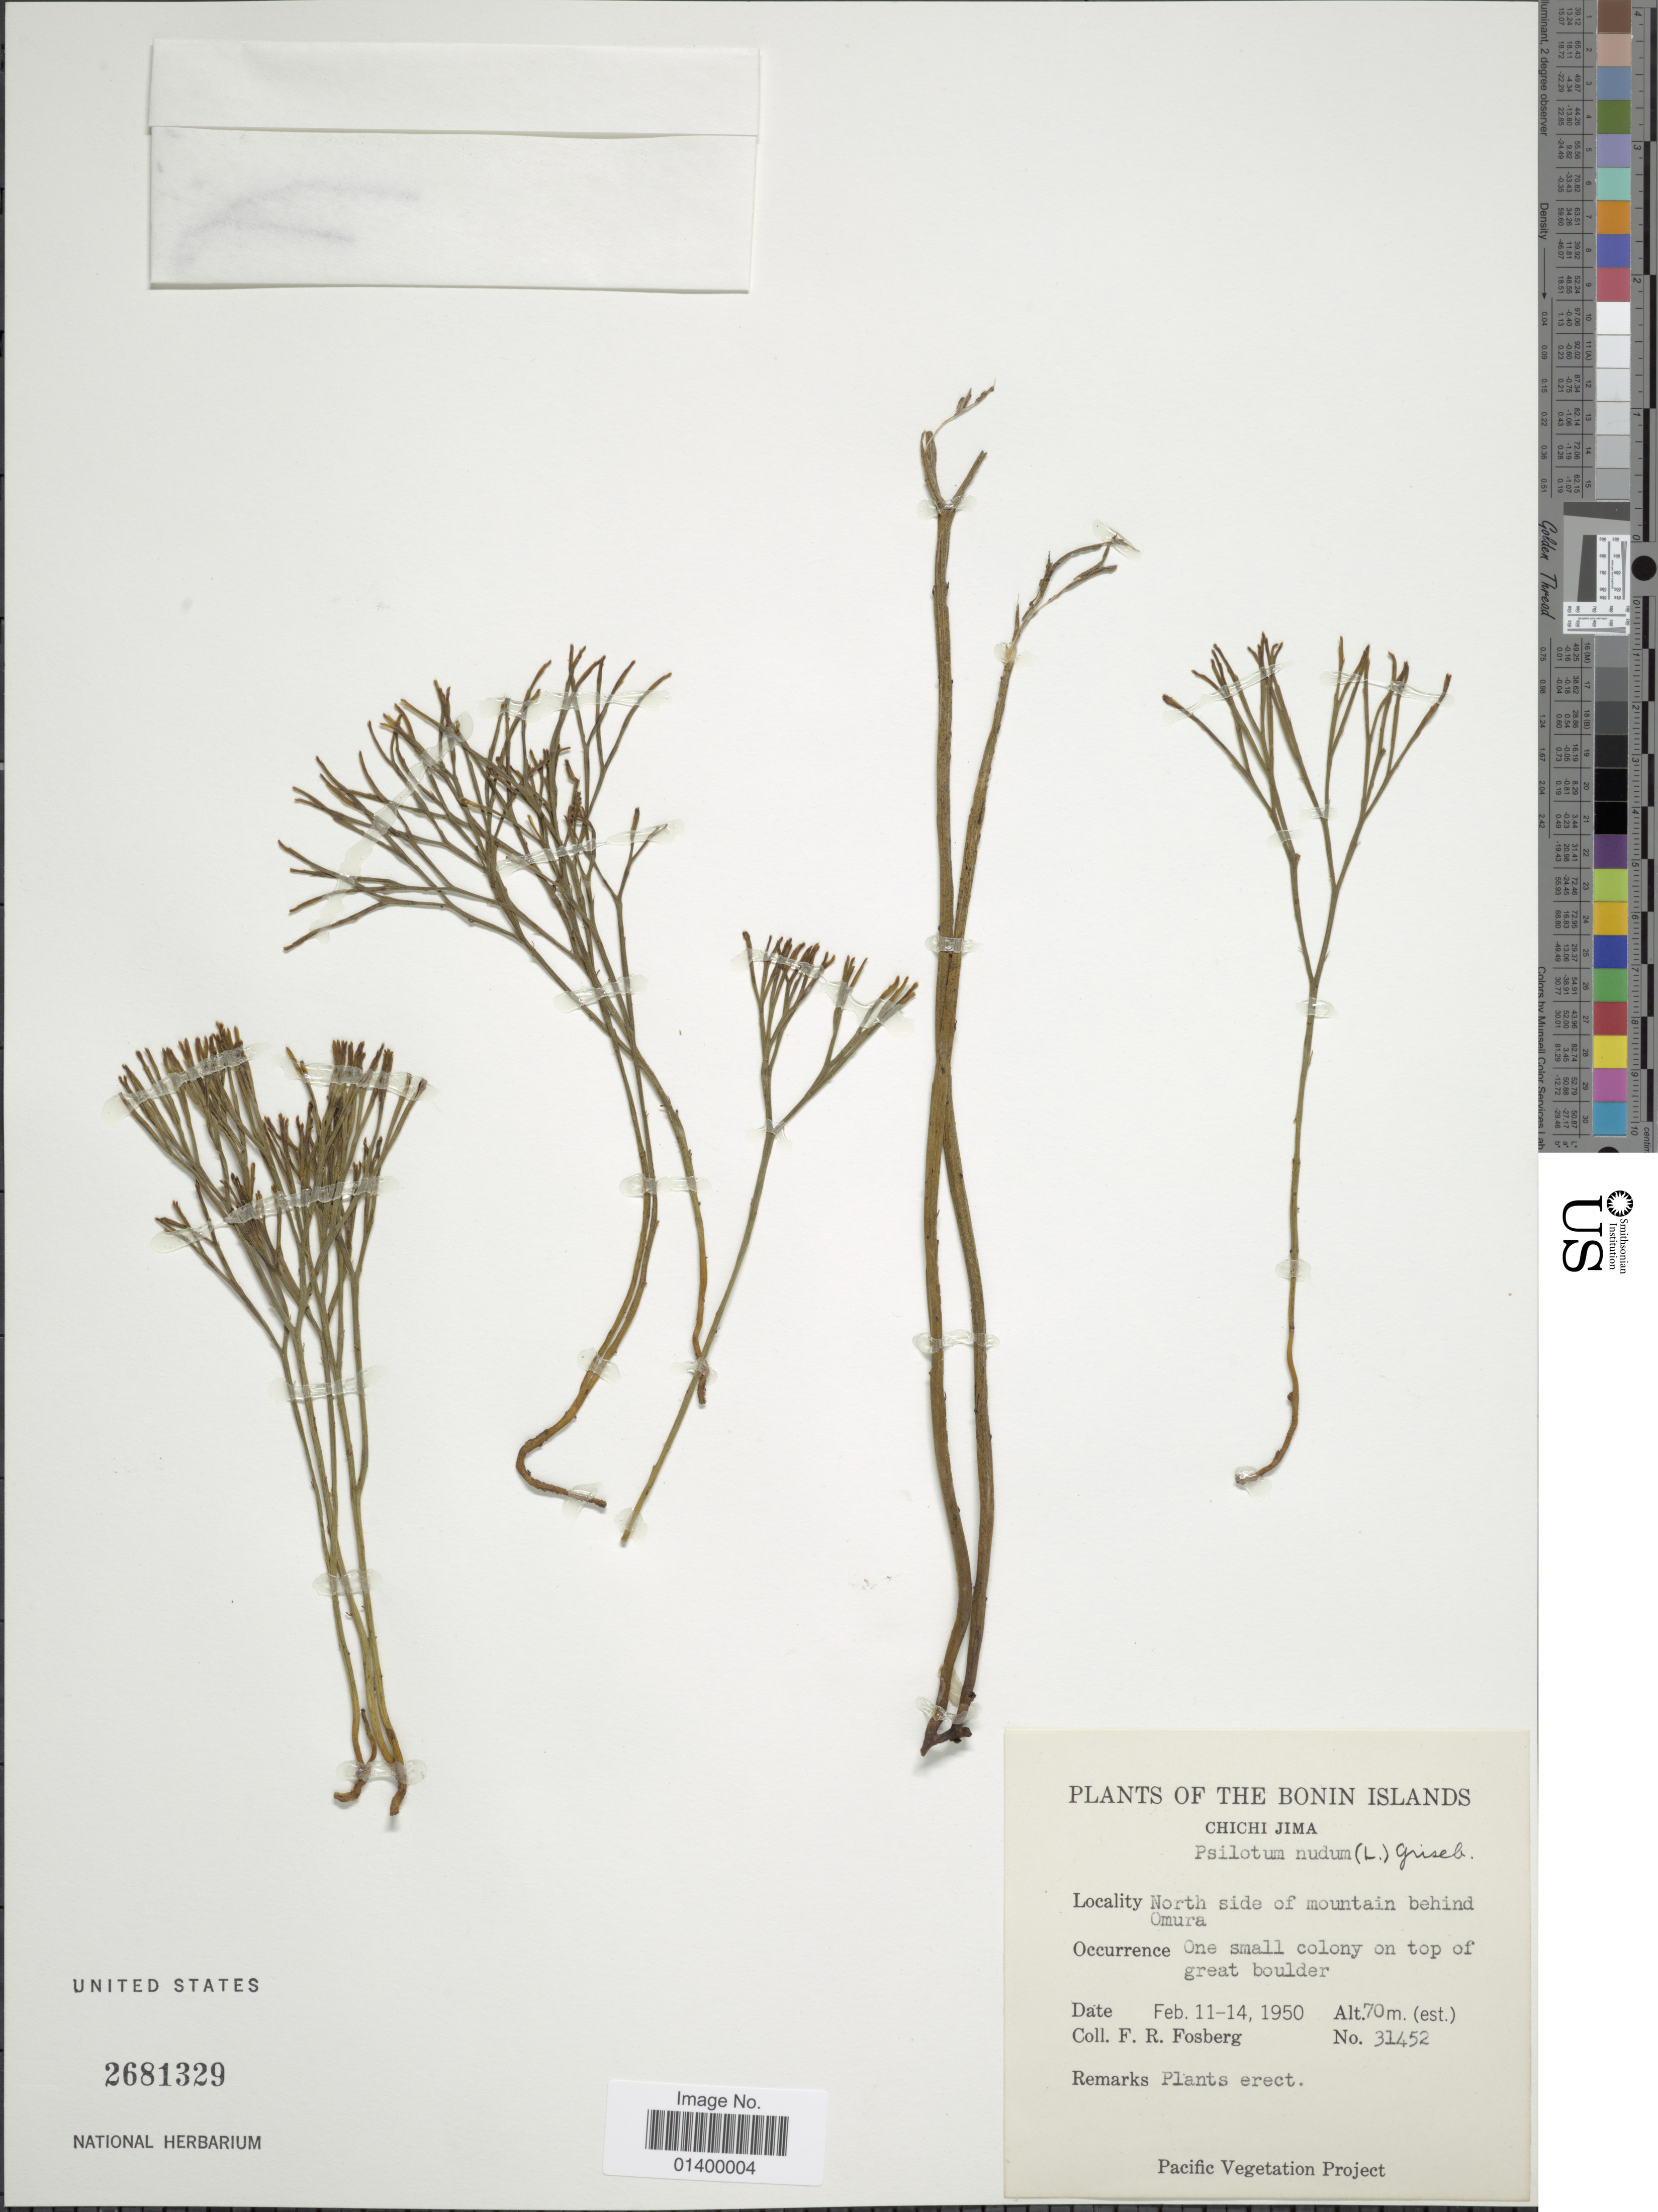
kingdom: Plantae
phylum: Tracheophyta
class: Polypodiopsida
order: Psilotales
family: Psilotaceae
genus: Psilotum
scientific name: Psilotum nudum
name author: (L.) P. Beauv.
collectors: F. R. Fosberg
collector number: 31452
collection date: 1950-02-11/1950-02-14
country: Japan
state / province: Tokyo, Federal City of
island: Bonin Islands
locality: Bonin Islands. Chichi Jima. North side of mountain behind Omura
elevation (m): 70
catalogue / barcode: US 2681329